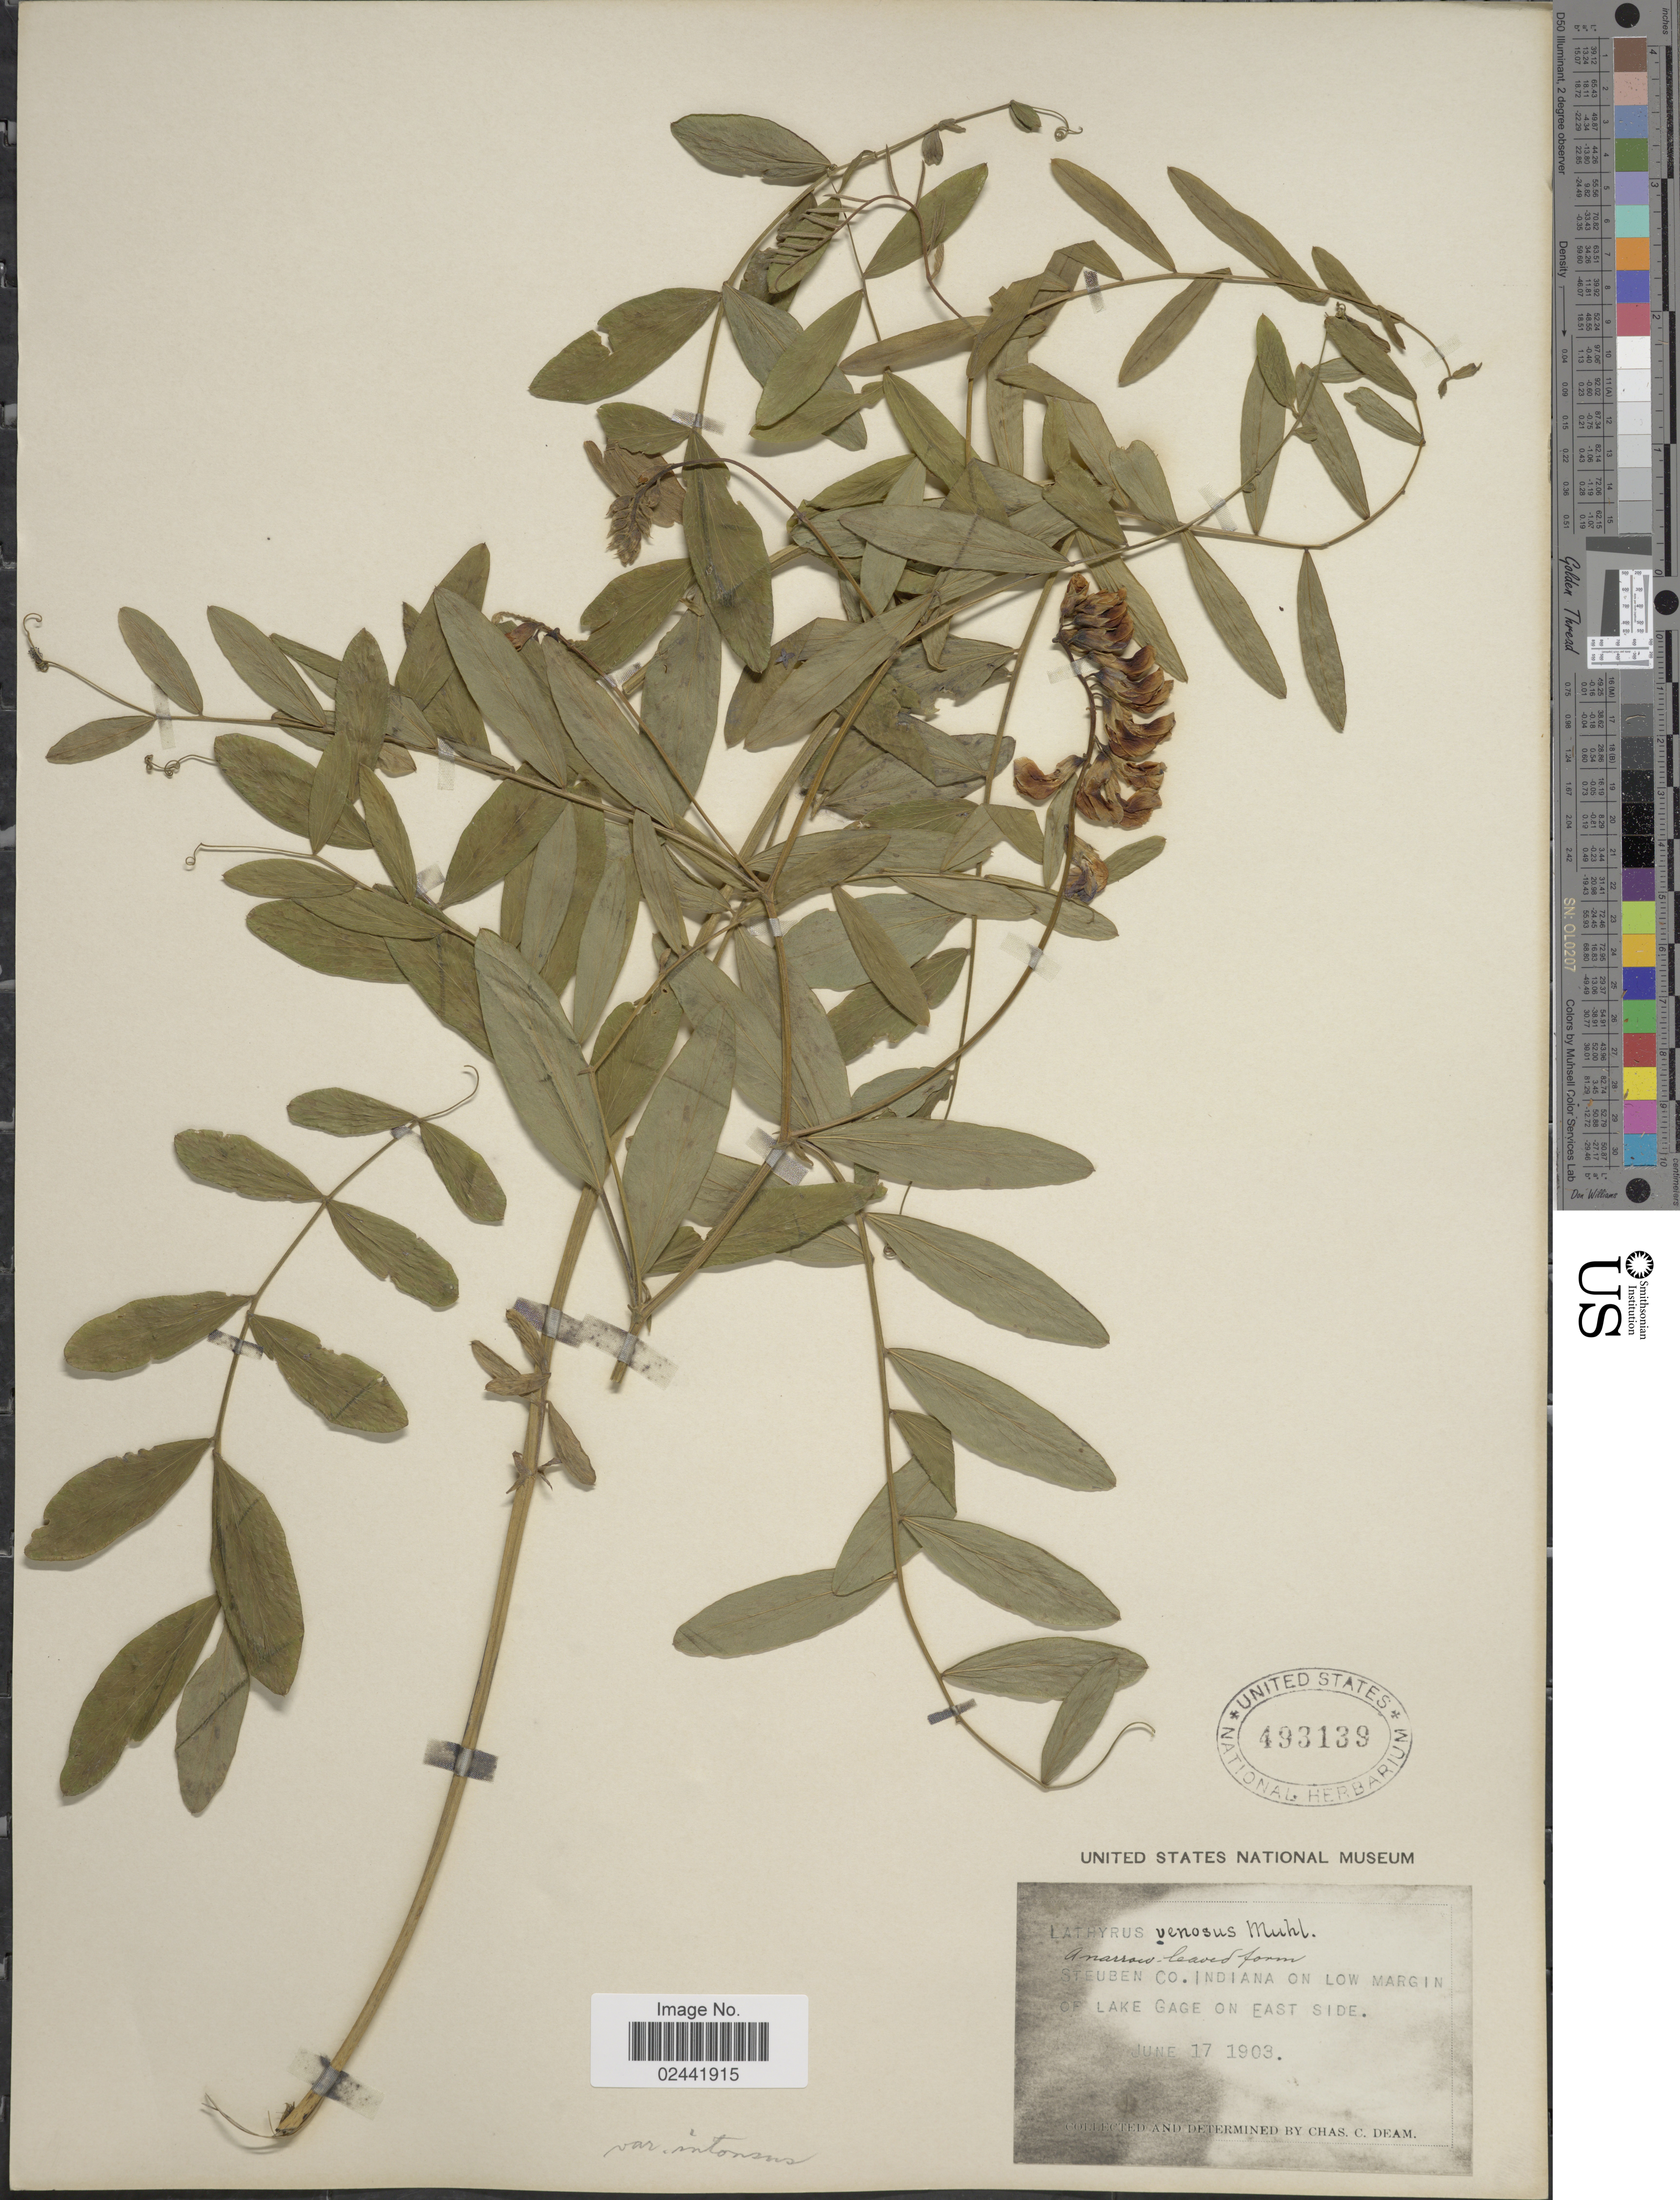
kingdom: Plantae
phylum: Tracheophyta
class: Magnoliopsida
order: Fabales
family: Fabaceae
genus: Lathyrus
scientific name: Lathyrus venosus var. intonsus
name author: Butters & H. St. John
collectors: C. C. Deam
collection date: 1903-06-17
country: United States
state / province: Indiana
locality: Steuben Co. On low margin of Lake Gage on east side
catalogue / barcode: US 493139